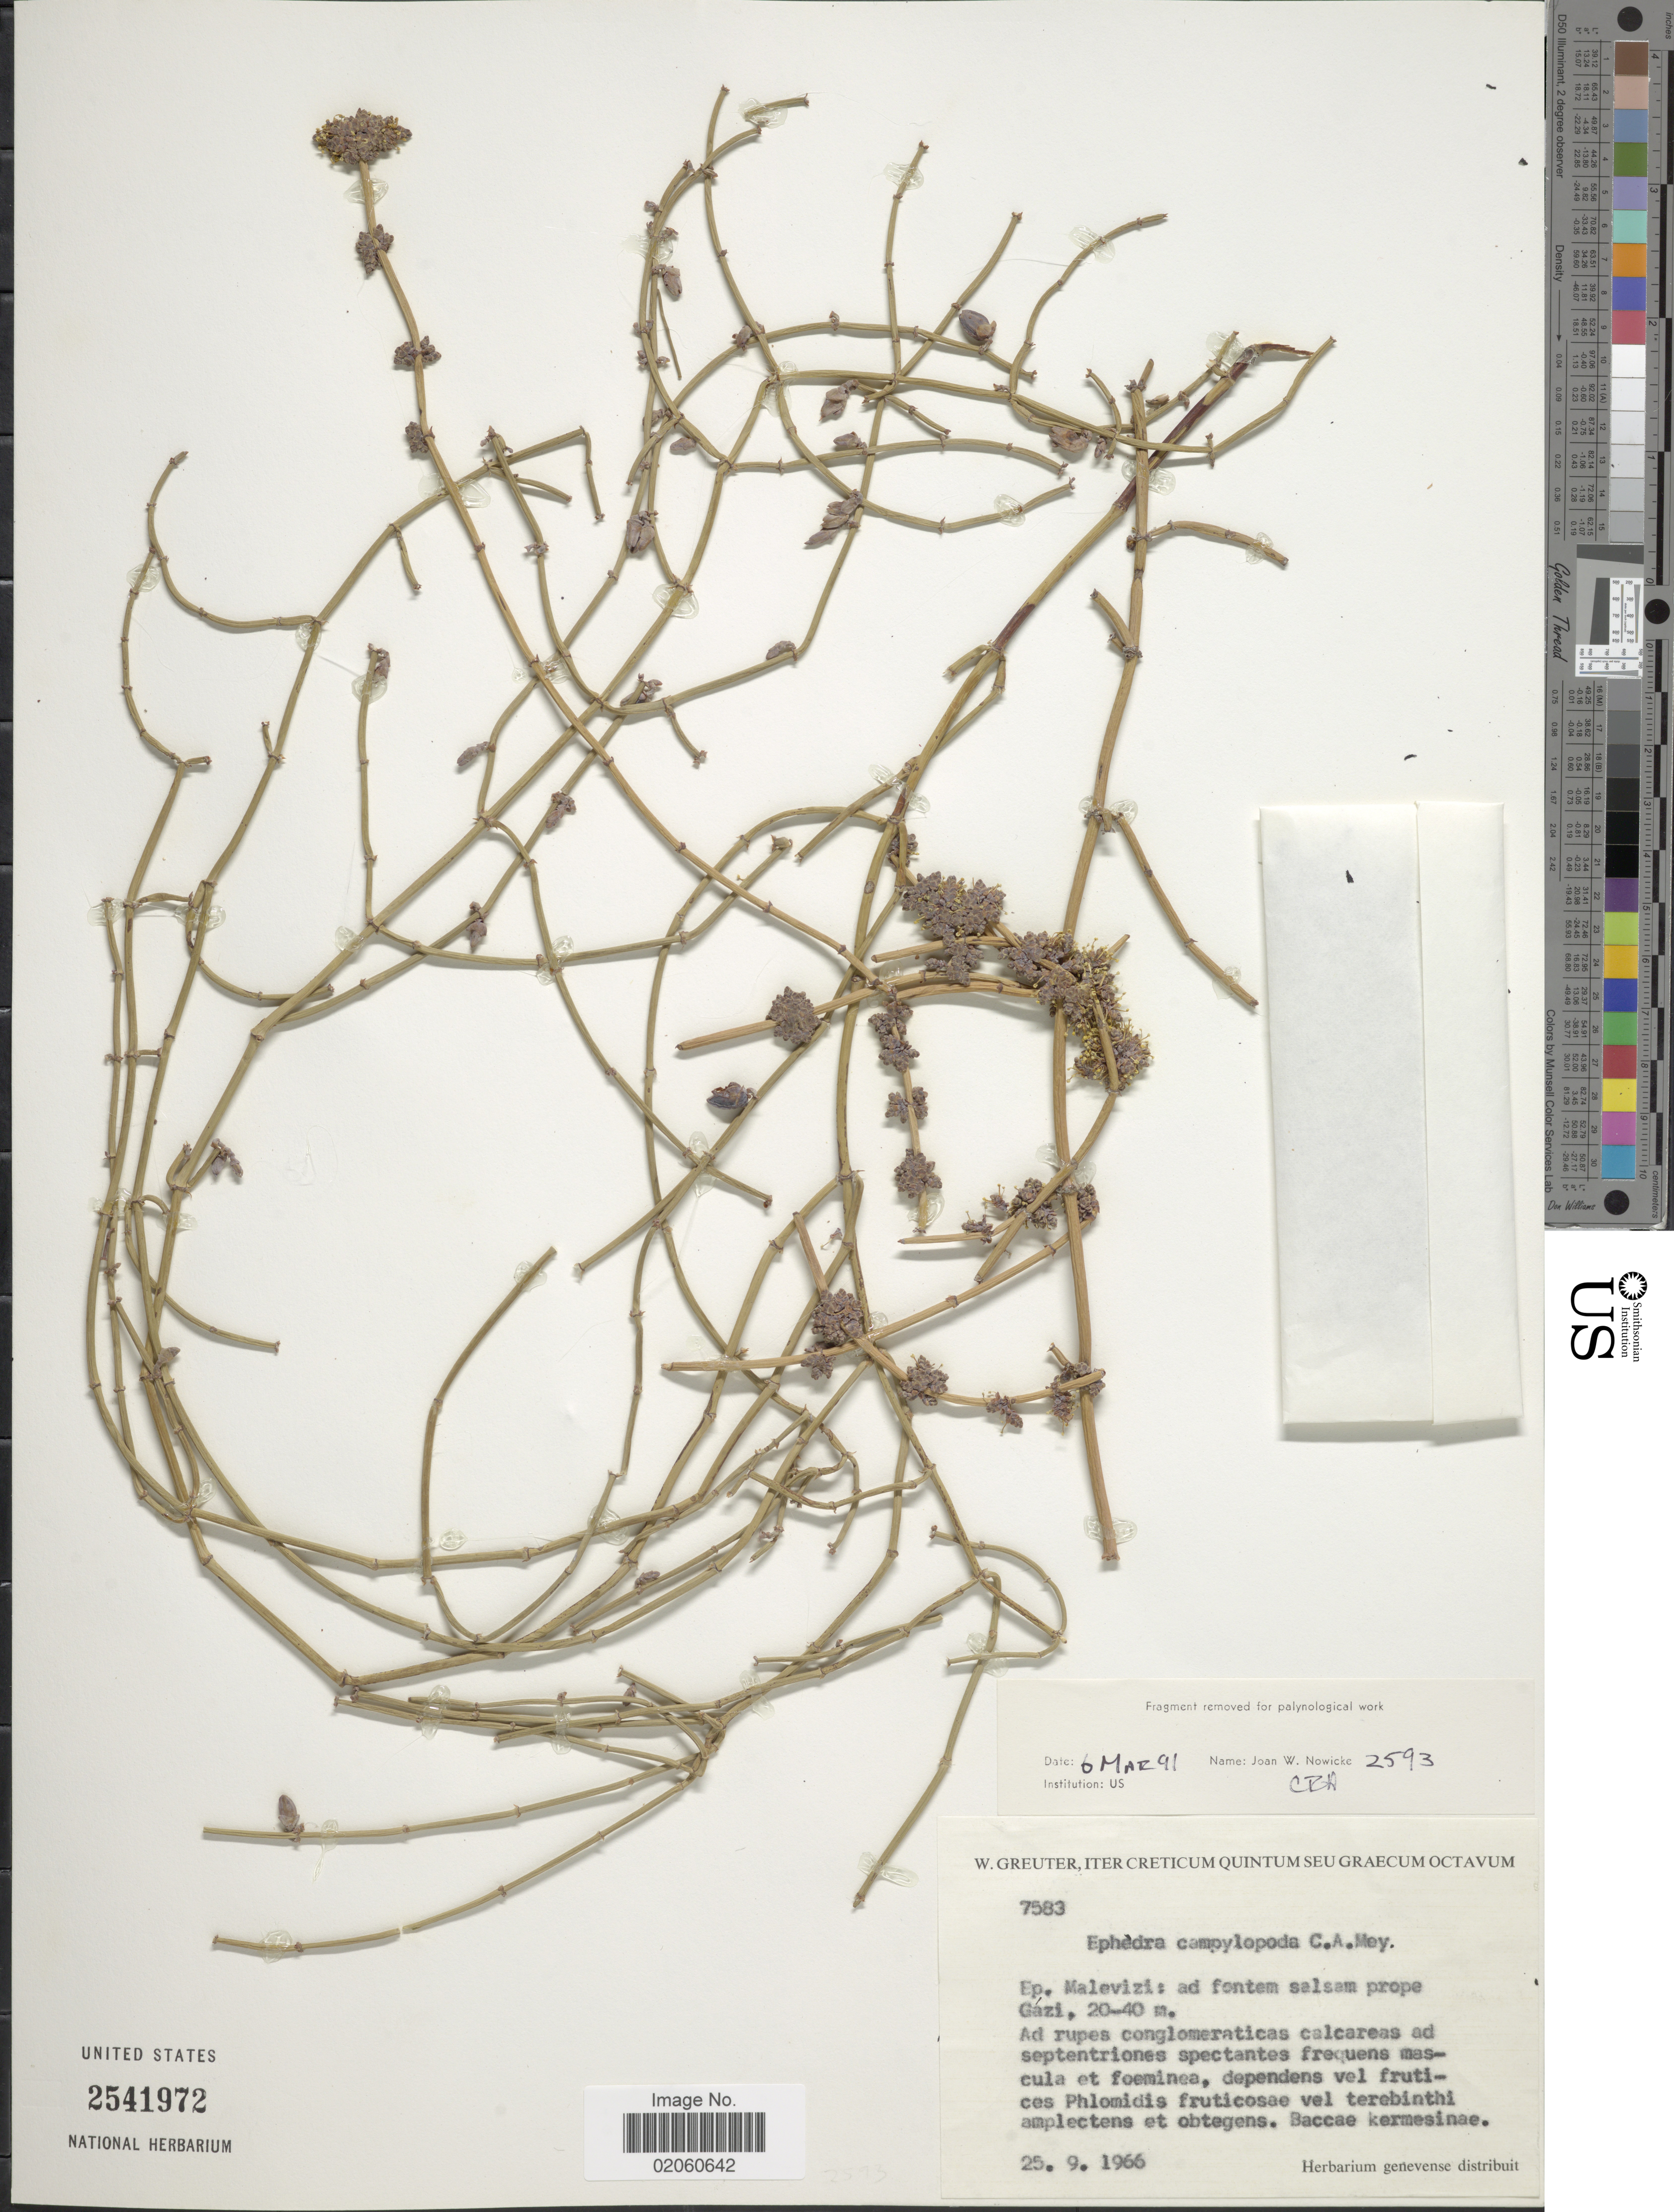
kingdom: Plantae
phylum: Tracheophyta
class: Gnetopsida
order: Ephedrales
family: Ephedraceae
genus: Ephedra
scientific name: Ephedra campylopoda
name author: C.A. Mey.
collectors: W. Greuter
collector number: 7583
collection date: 1966-09-25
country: Greece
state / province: Crete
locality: Iter Creticum [unsure placement] quintum seu Graecum Octavum, Ep. Malevizi: ad fontem selsem prope Gazi.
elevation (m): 20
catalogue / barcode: US 2541972